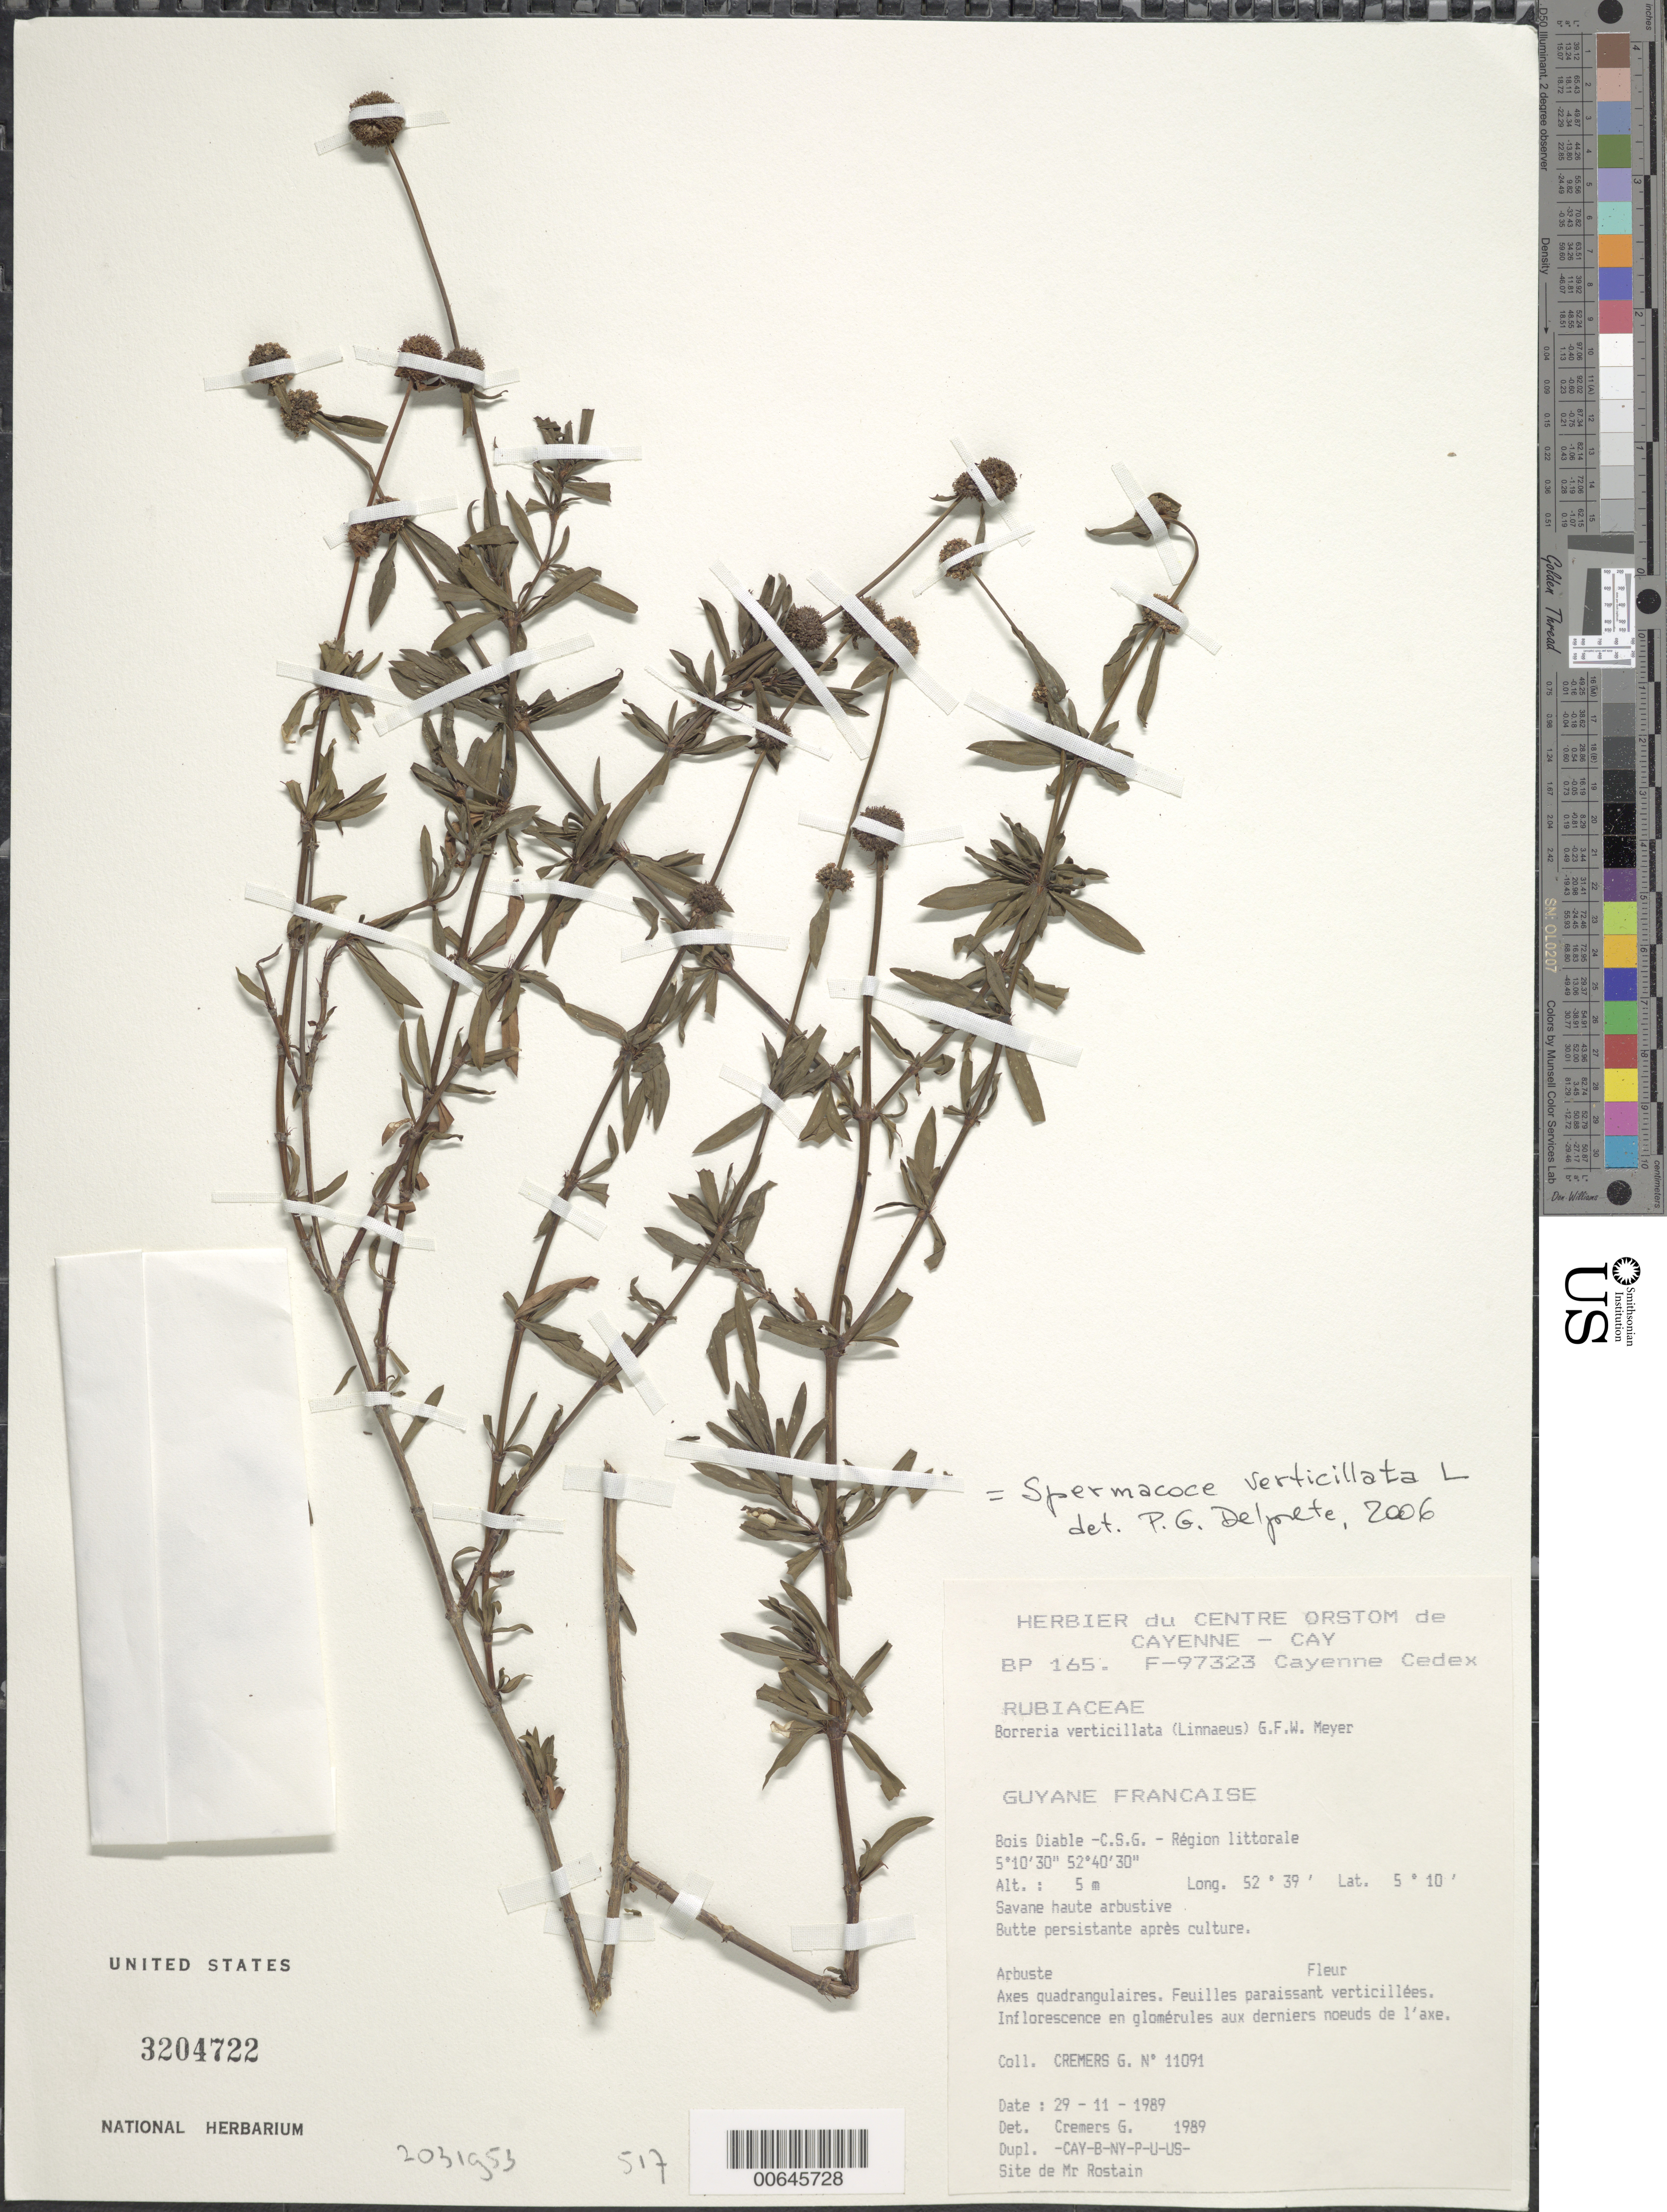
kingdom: Plantae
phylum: Tracheophyta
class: Magnoliopsida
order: Gentianales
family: Rubiaceae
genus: Spermacoce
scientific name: Spermacoce verticillata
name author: L.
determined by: Delprete, P. G., Herb. de Guyane Cay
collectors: G. Cremers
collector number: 11091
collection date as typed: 29-Nov-89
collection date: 1989-11-29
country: French Guiana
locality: Bois Diable, C.S.G.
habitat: Région littorale, savane haute arbustive, butte persistante apres culture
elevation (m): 5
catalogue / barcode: US 3204722